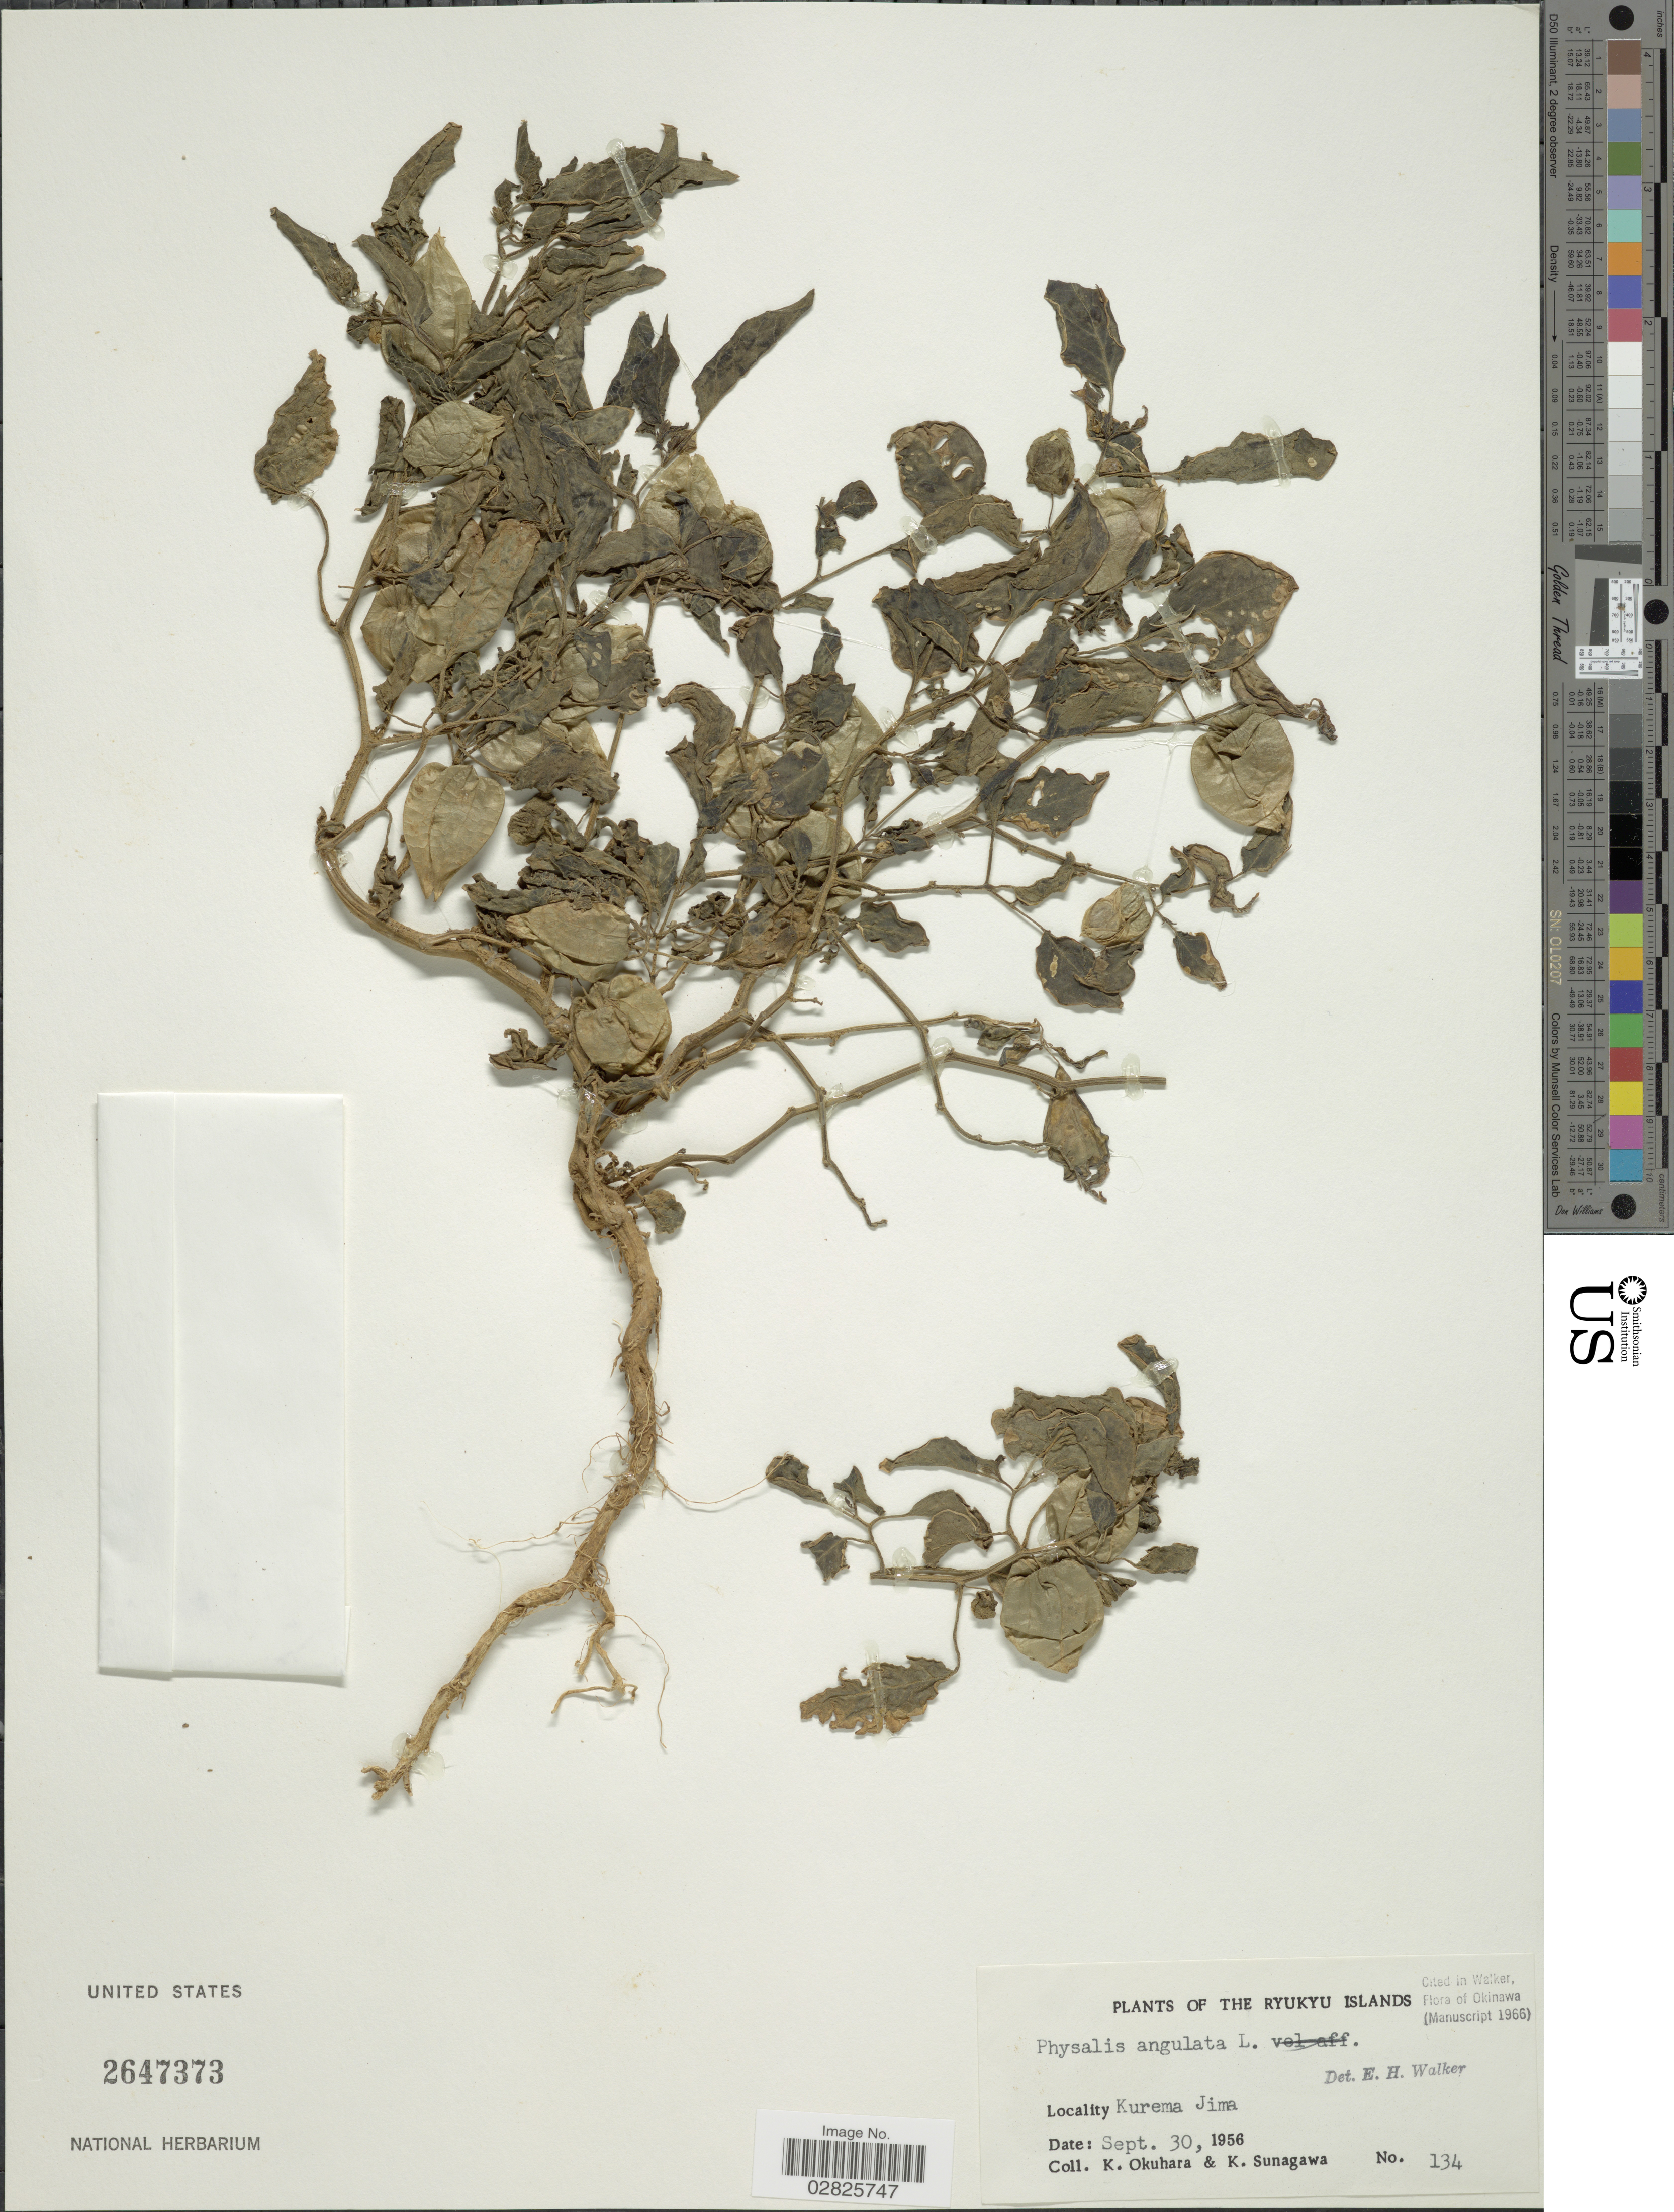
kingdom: Plantae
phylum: Tracheophyta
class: Magnoliopsida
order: Solanales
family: Solanaceae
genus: Physalis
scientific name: Physalis angulata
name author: L.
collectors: K. Okuhara & K. Sunagawa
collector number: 134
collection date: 1956-09-30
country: Japan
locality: Ryukyu Islands. Kurema Jima.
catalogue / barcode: US 2647373